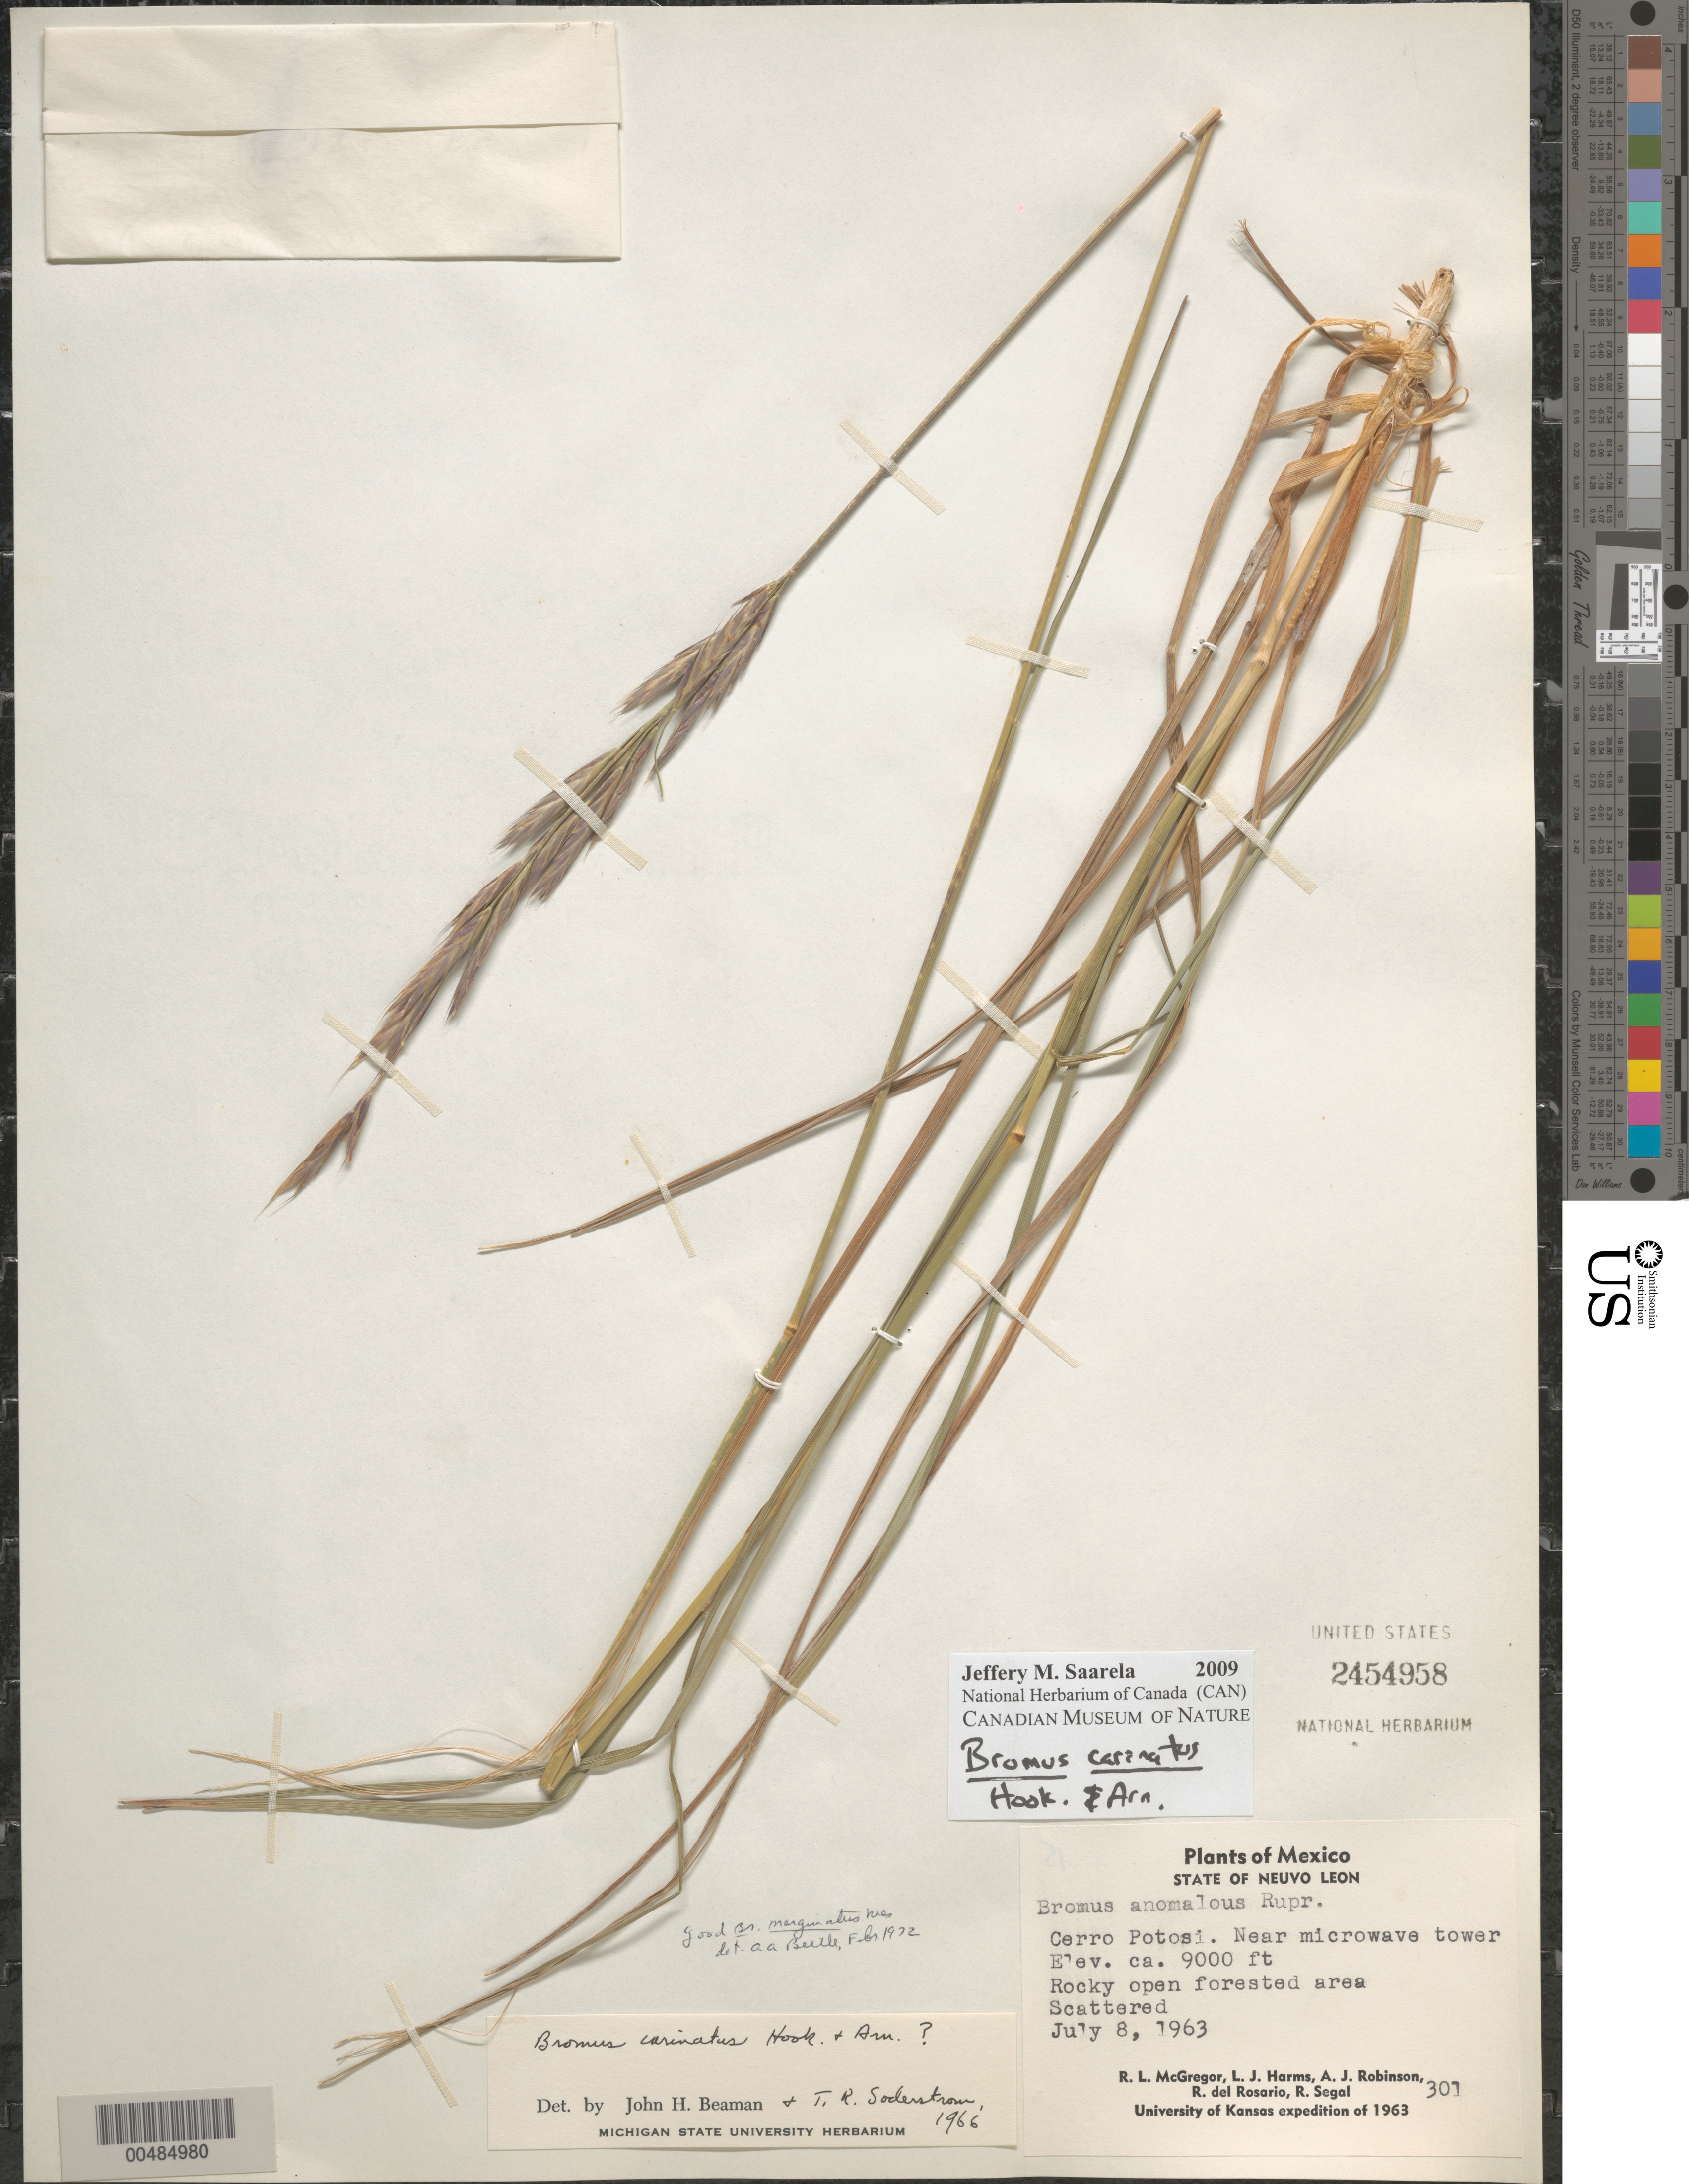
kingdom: Plantae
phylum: Tracheophyta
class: Liliopsida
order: Poales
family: Poaceae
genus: Bromus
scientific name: Bromus carinatus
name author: Hook. & Arn.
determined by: Soderstrom, T. R.; Beaman, J. H.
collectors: R. McGregor, L. Harms & A. J. Robinson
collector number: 301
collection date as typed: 8 Jul 1963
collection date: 1963-07-08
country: Mexico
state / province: Nuevo León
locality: Cerro Potosi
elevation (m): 2743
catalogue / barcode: US 2454958